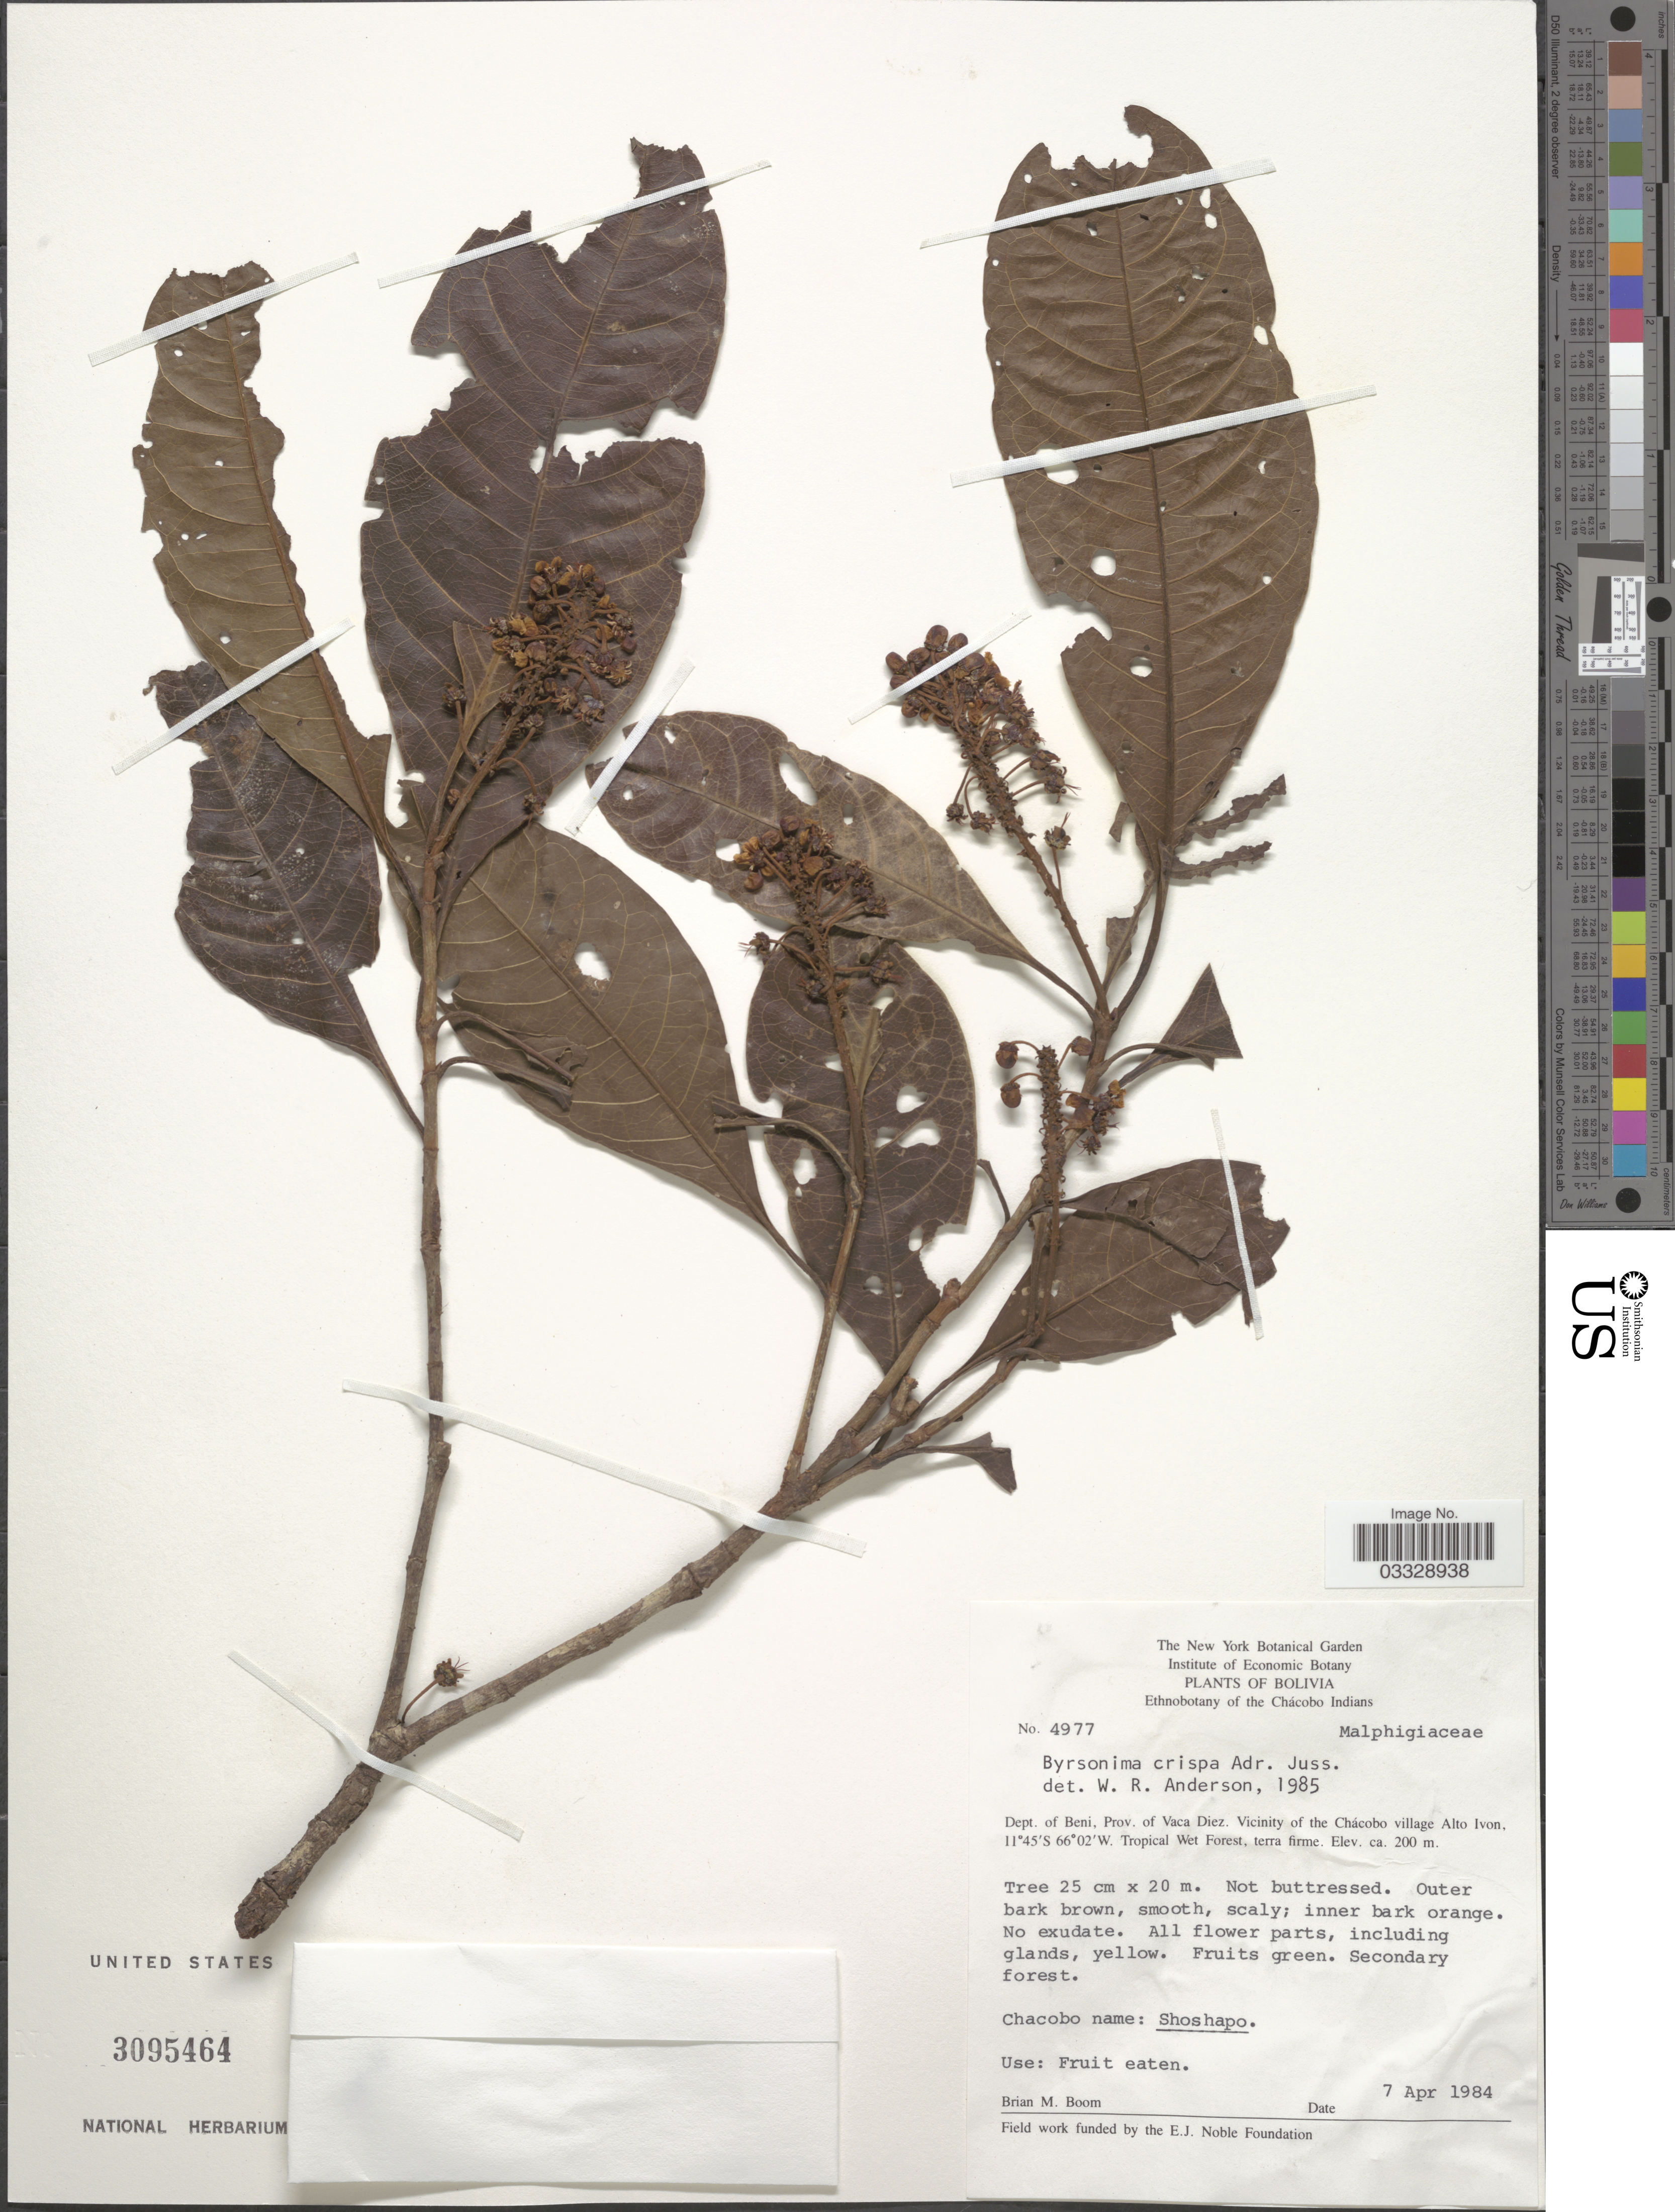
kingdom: Plantae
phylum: Tracheophyta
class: Magnoliopsida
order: Malpighiales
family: Malpighiaceae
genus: Byrsonima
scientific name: Byrsonima crispa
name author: A. Juss.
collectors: B. M. Boom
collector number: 4977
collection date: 1984-04-07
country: Bolivia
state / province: Beni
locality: Dept. of Beni, Prov. of Vaca Diez. Vicinity of the Chácobo village Alto Ivon.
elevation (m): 200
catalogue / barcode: US 3095464